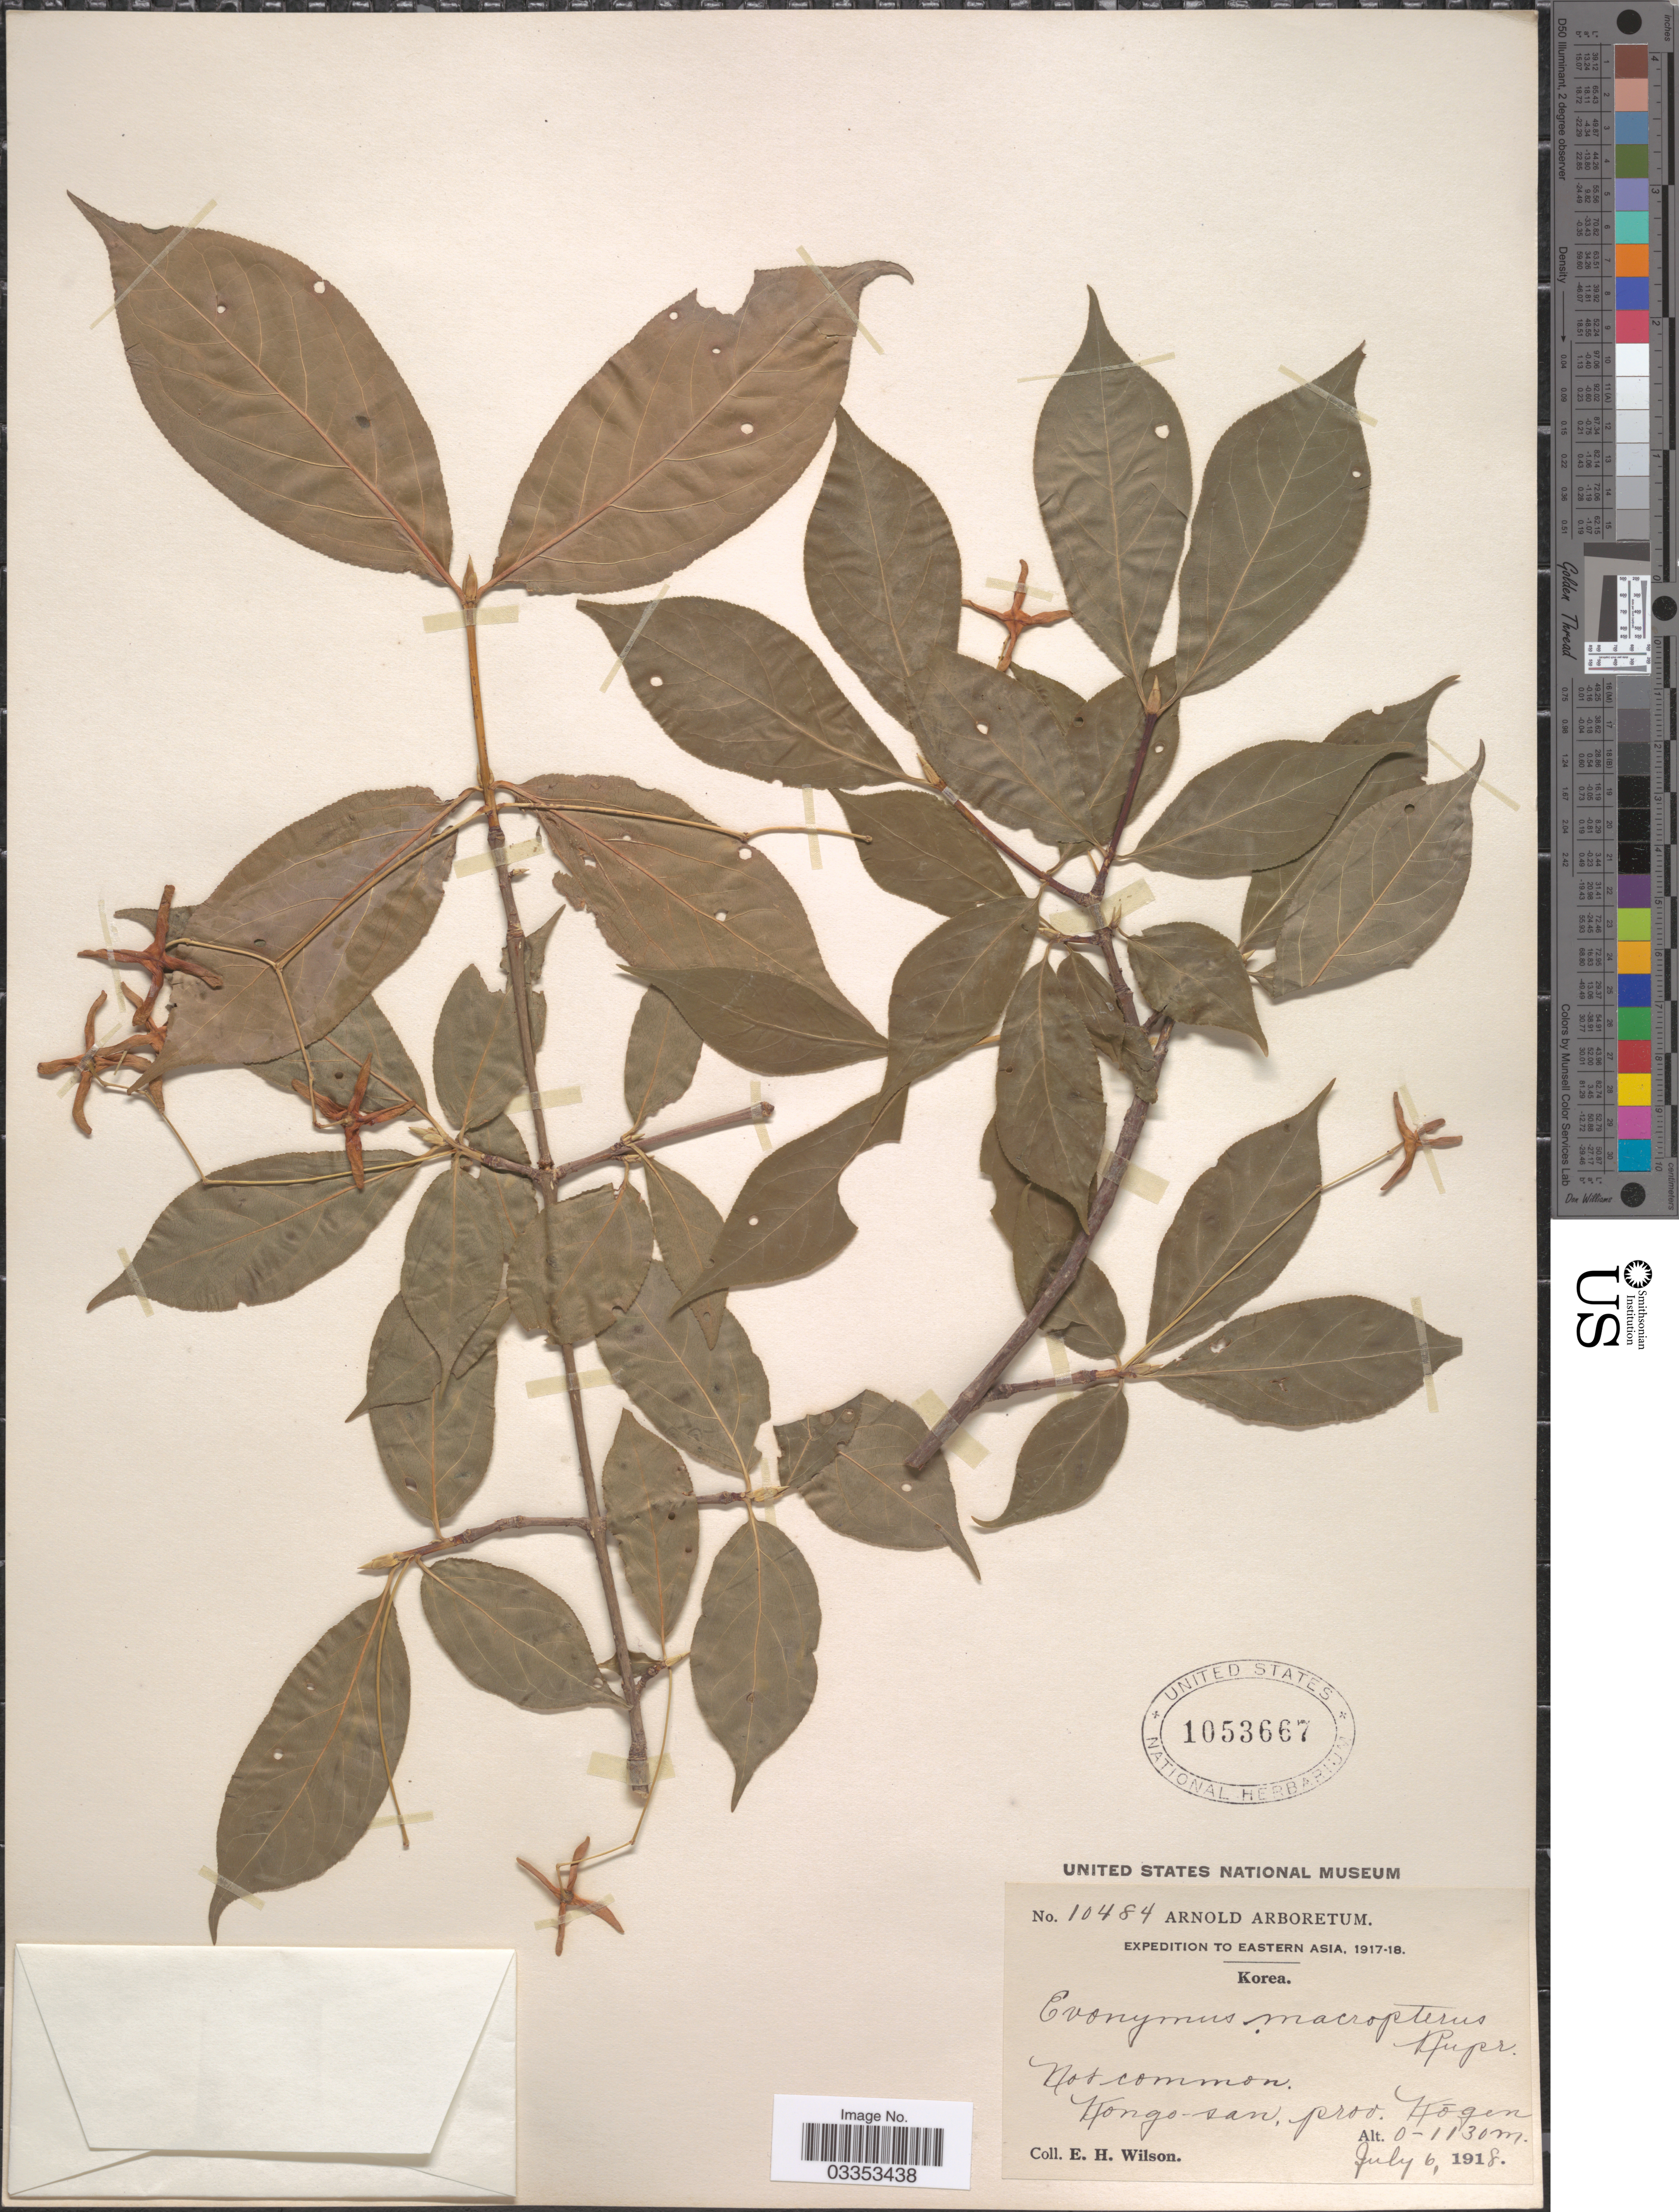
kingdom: Plantae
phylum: Tracheophyta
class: Magnoliopsida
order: Celastrales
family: Celastraceae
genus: Euonymus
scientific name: Euonymus macropterus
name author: Rupr.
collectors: E. Wilson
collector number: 10484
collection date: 1918-07-06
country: North Korea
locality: Eastern Asia. Korea. Kongo-san, prov. Kōgen.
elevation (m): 0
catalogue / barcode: US 1053667